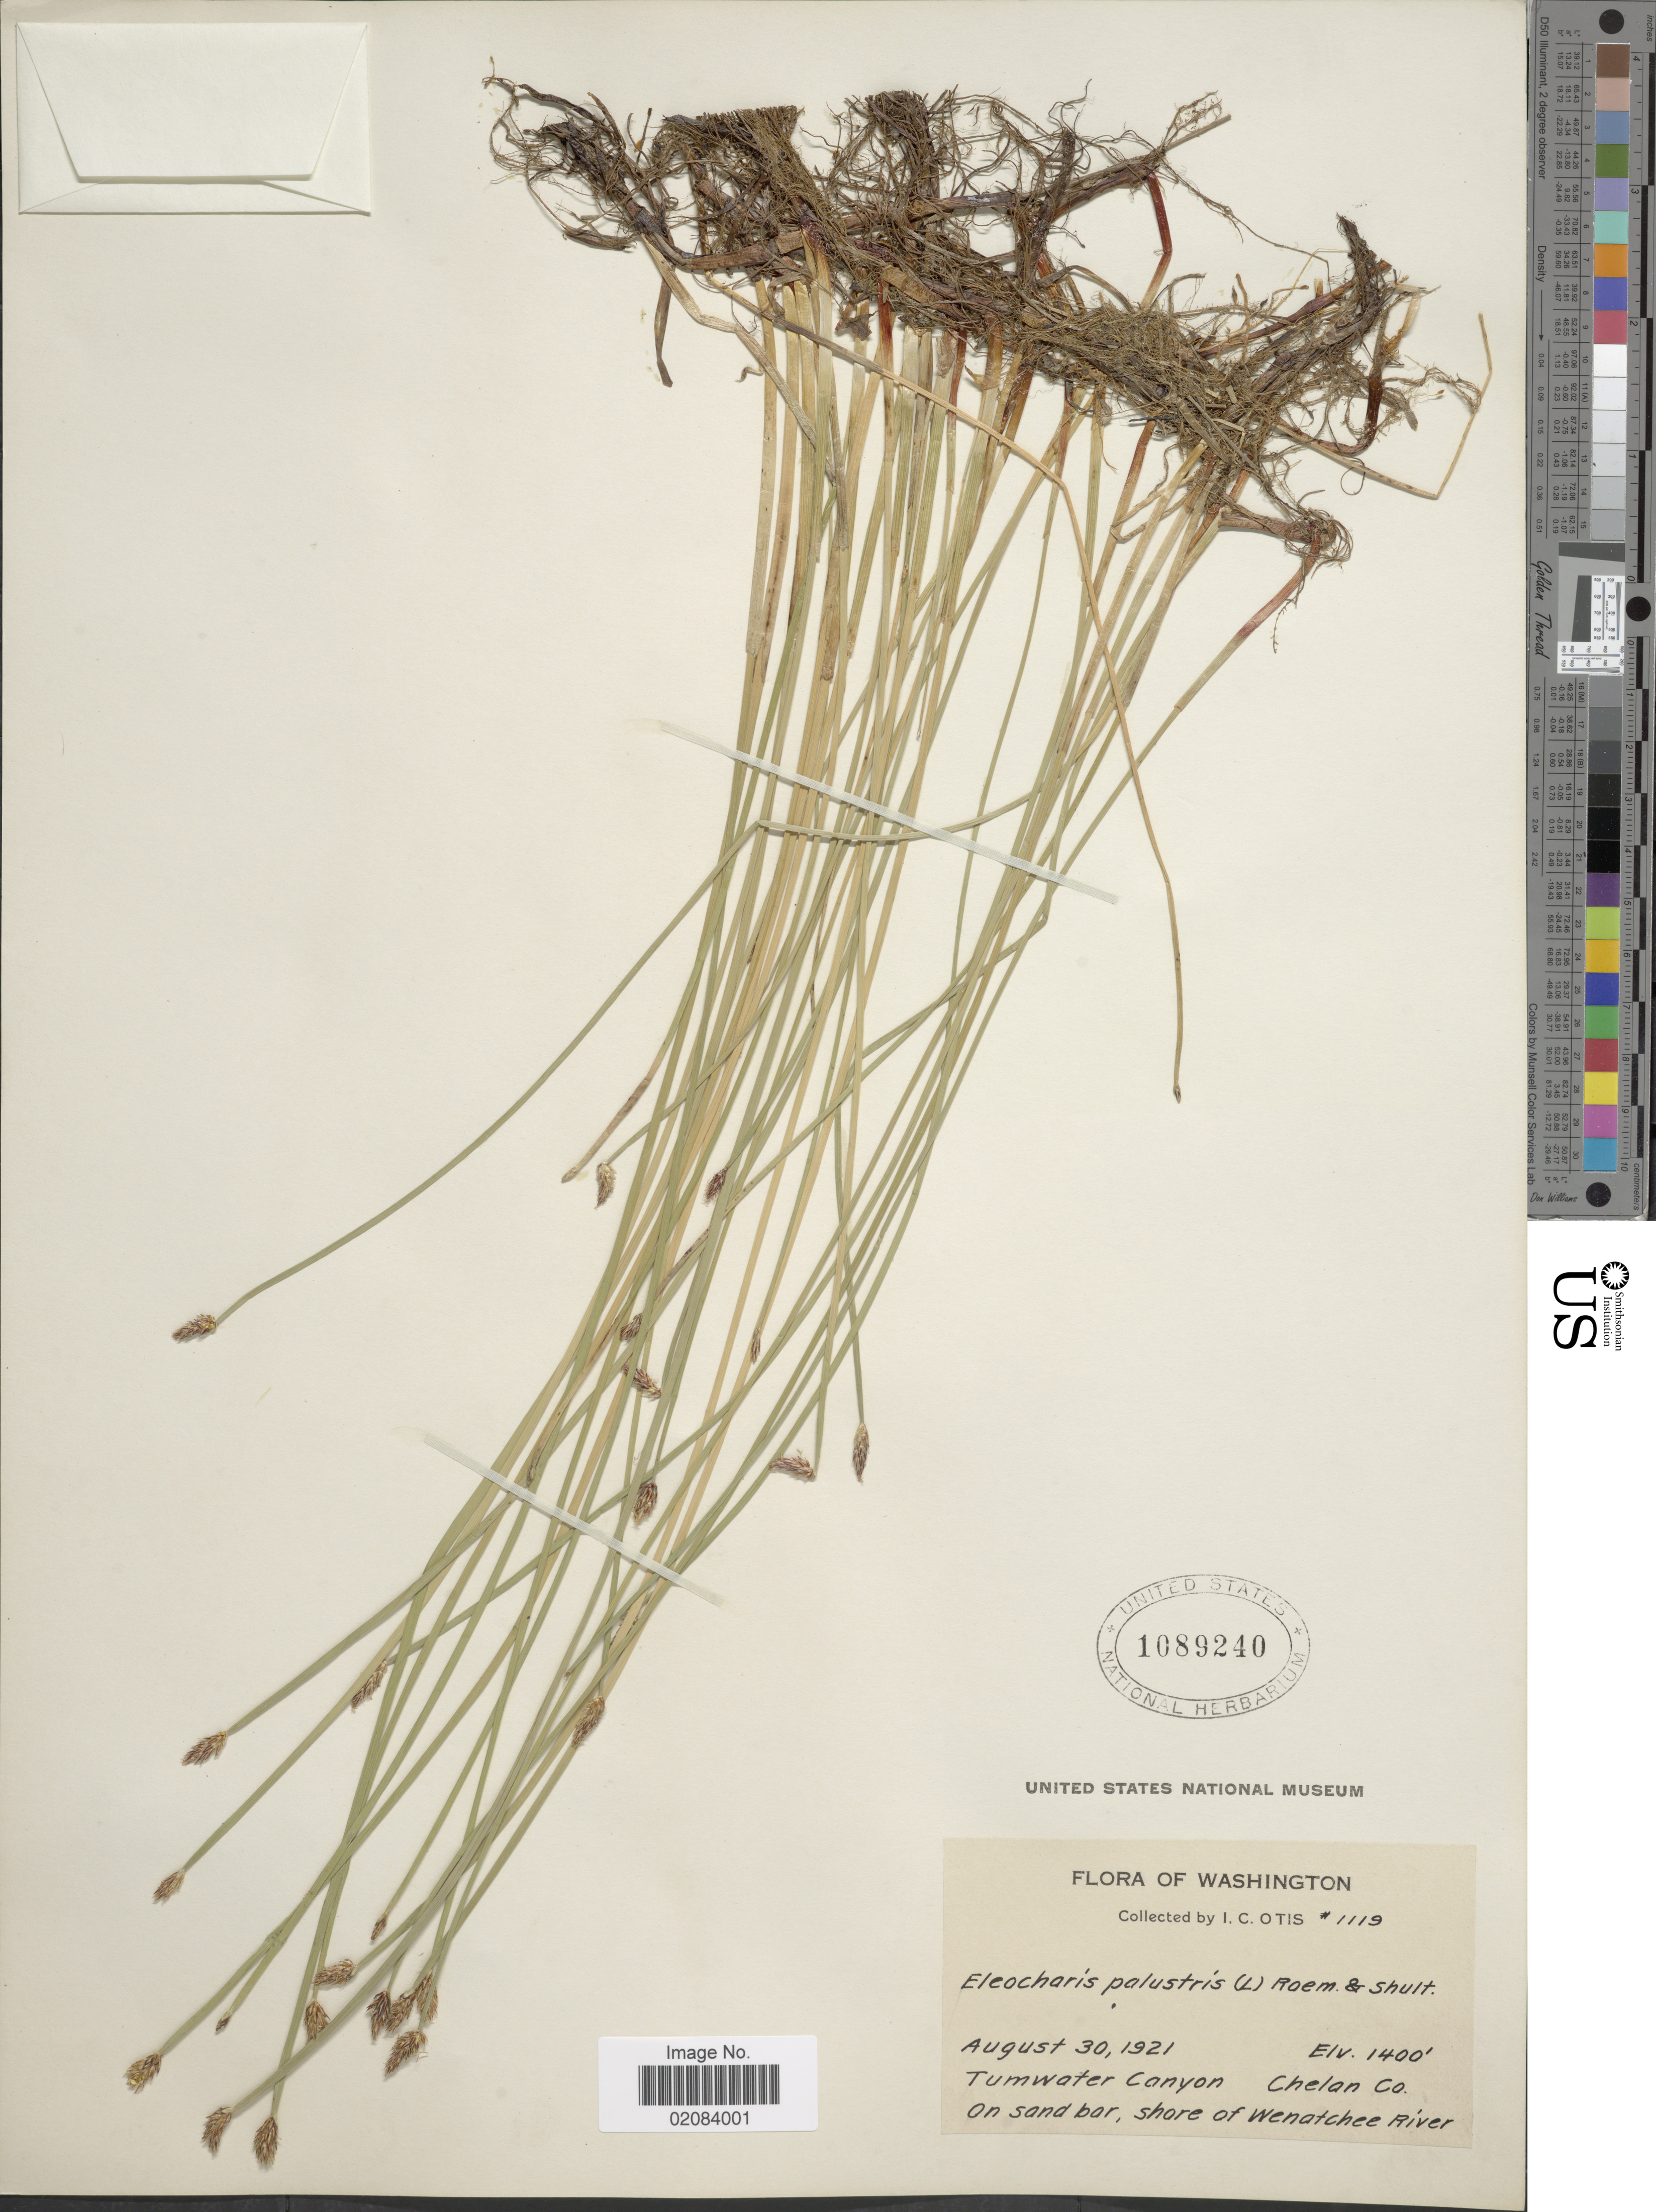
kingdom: Plantae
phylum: Tracheophyta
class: Liliopsida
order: Poales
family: Cyperaceae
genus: Eleocharis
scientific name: Eleocharis palustris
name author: (L.) Roem. & Schult.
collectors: I. C. Otis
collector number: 1119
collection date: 1921-08-30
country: United States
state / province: Washington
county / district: Chelan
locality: Washington, Tumwater Canyon, Chelan Co .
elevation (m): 427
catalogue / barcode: US 1089240